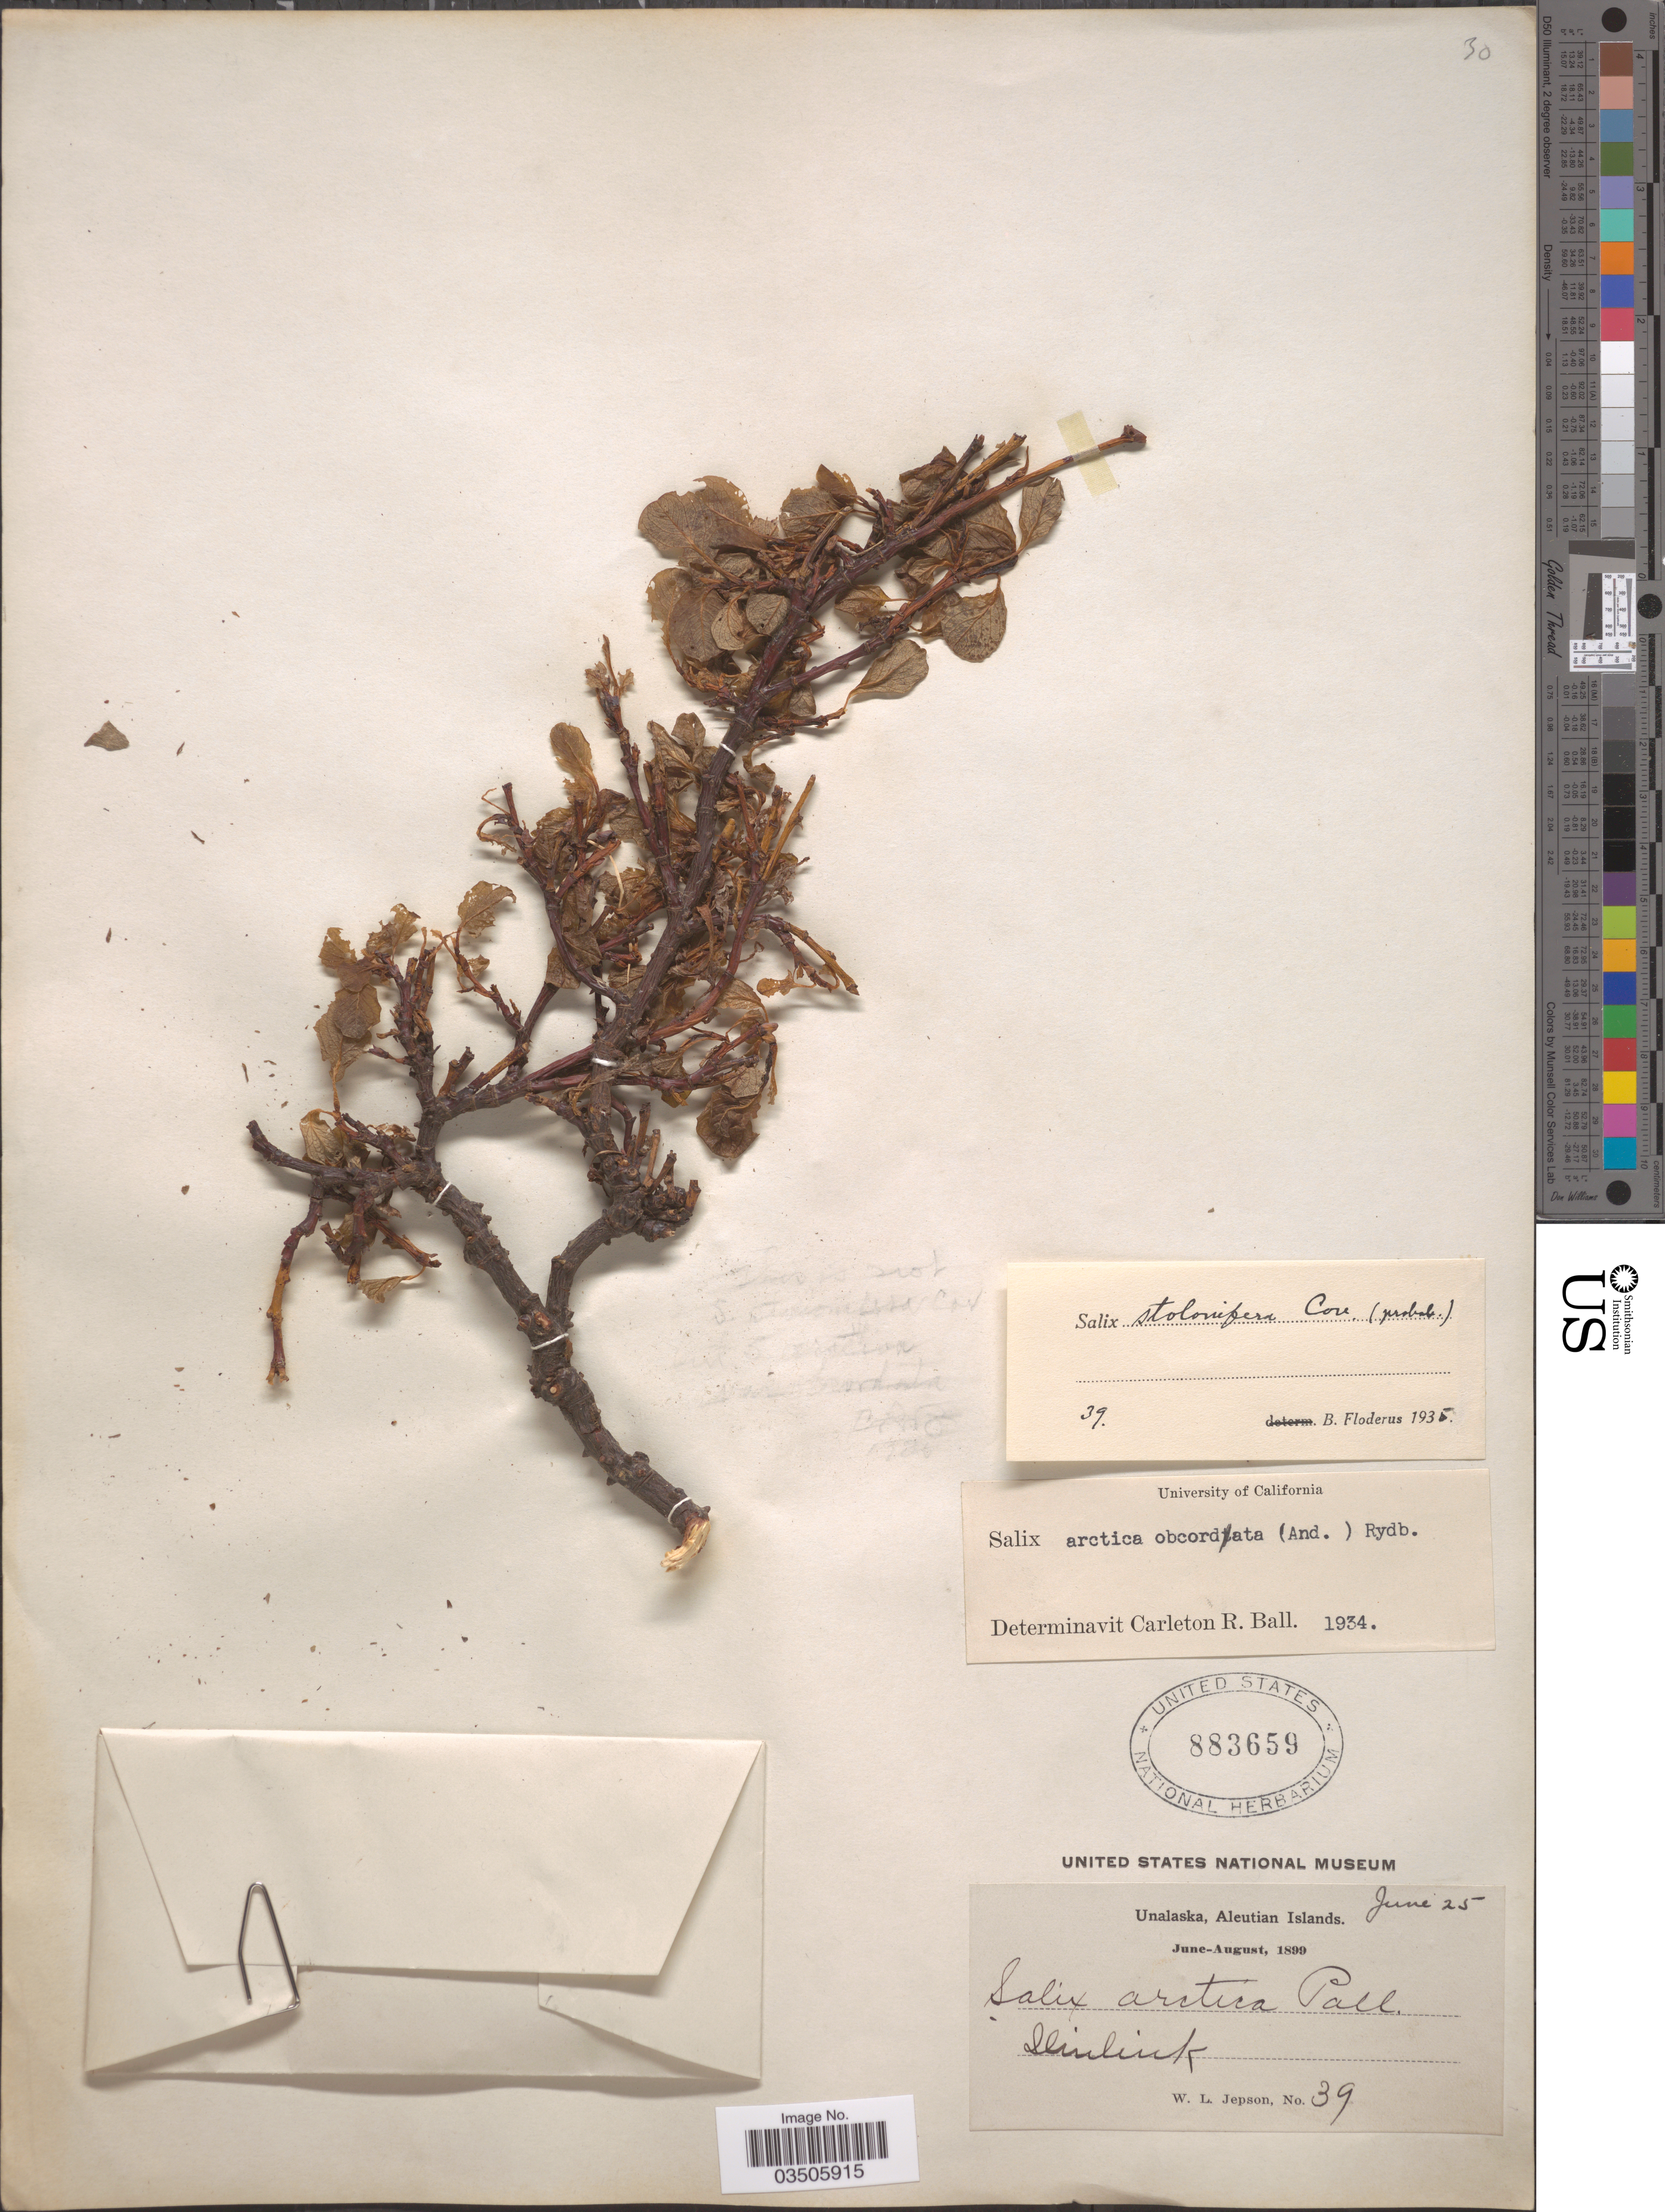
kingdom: Plantae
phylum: Tracheophyta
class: Magnoliopsida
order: Malpighiales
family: Salicaceae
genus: Salix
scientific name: Salix stolonifera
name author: Coville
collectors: W. L. Jepson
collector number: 39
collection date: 1899-06-25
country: United States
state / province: Alaska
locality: Unalaska, Aleutian Islands. Iliuliuk.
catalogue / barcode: US 883659